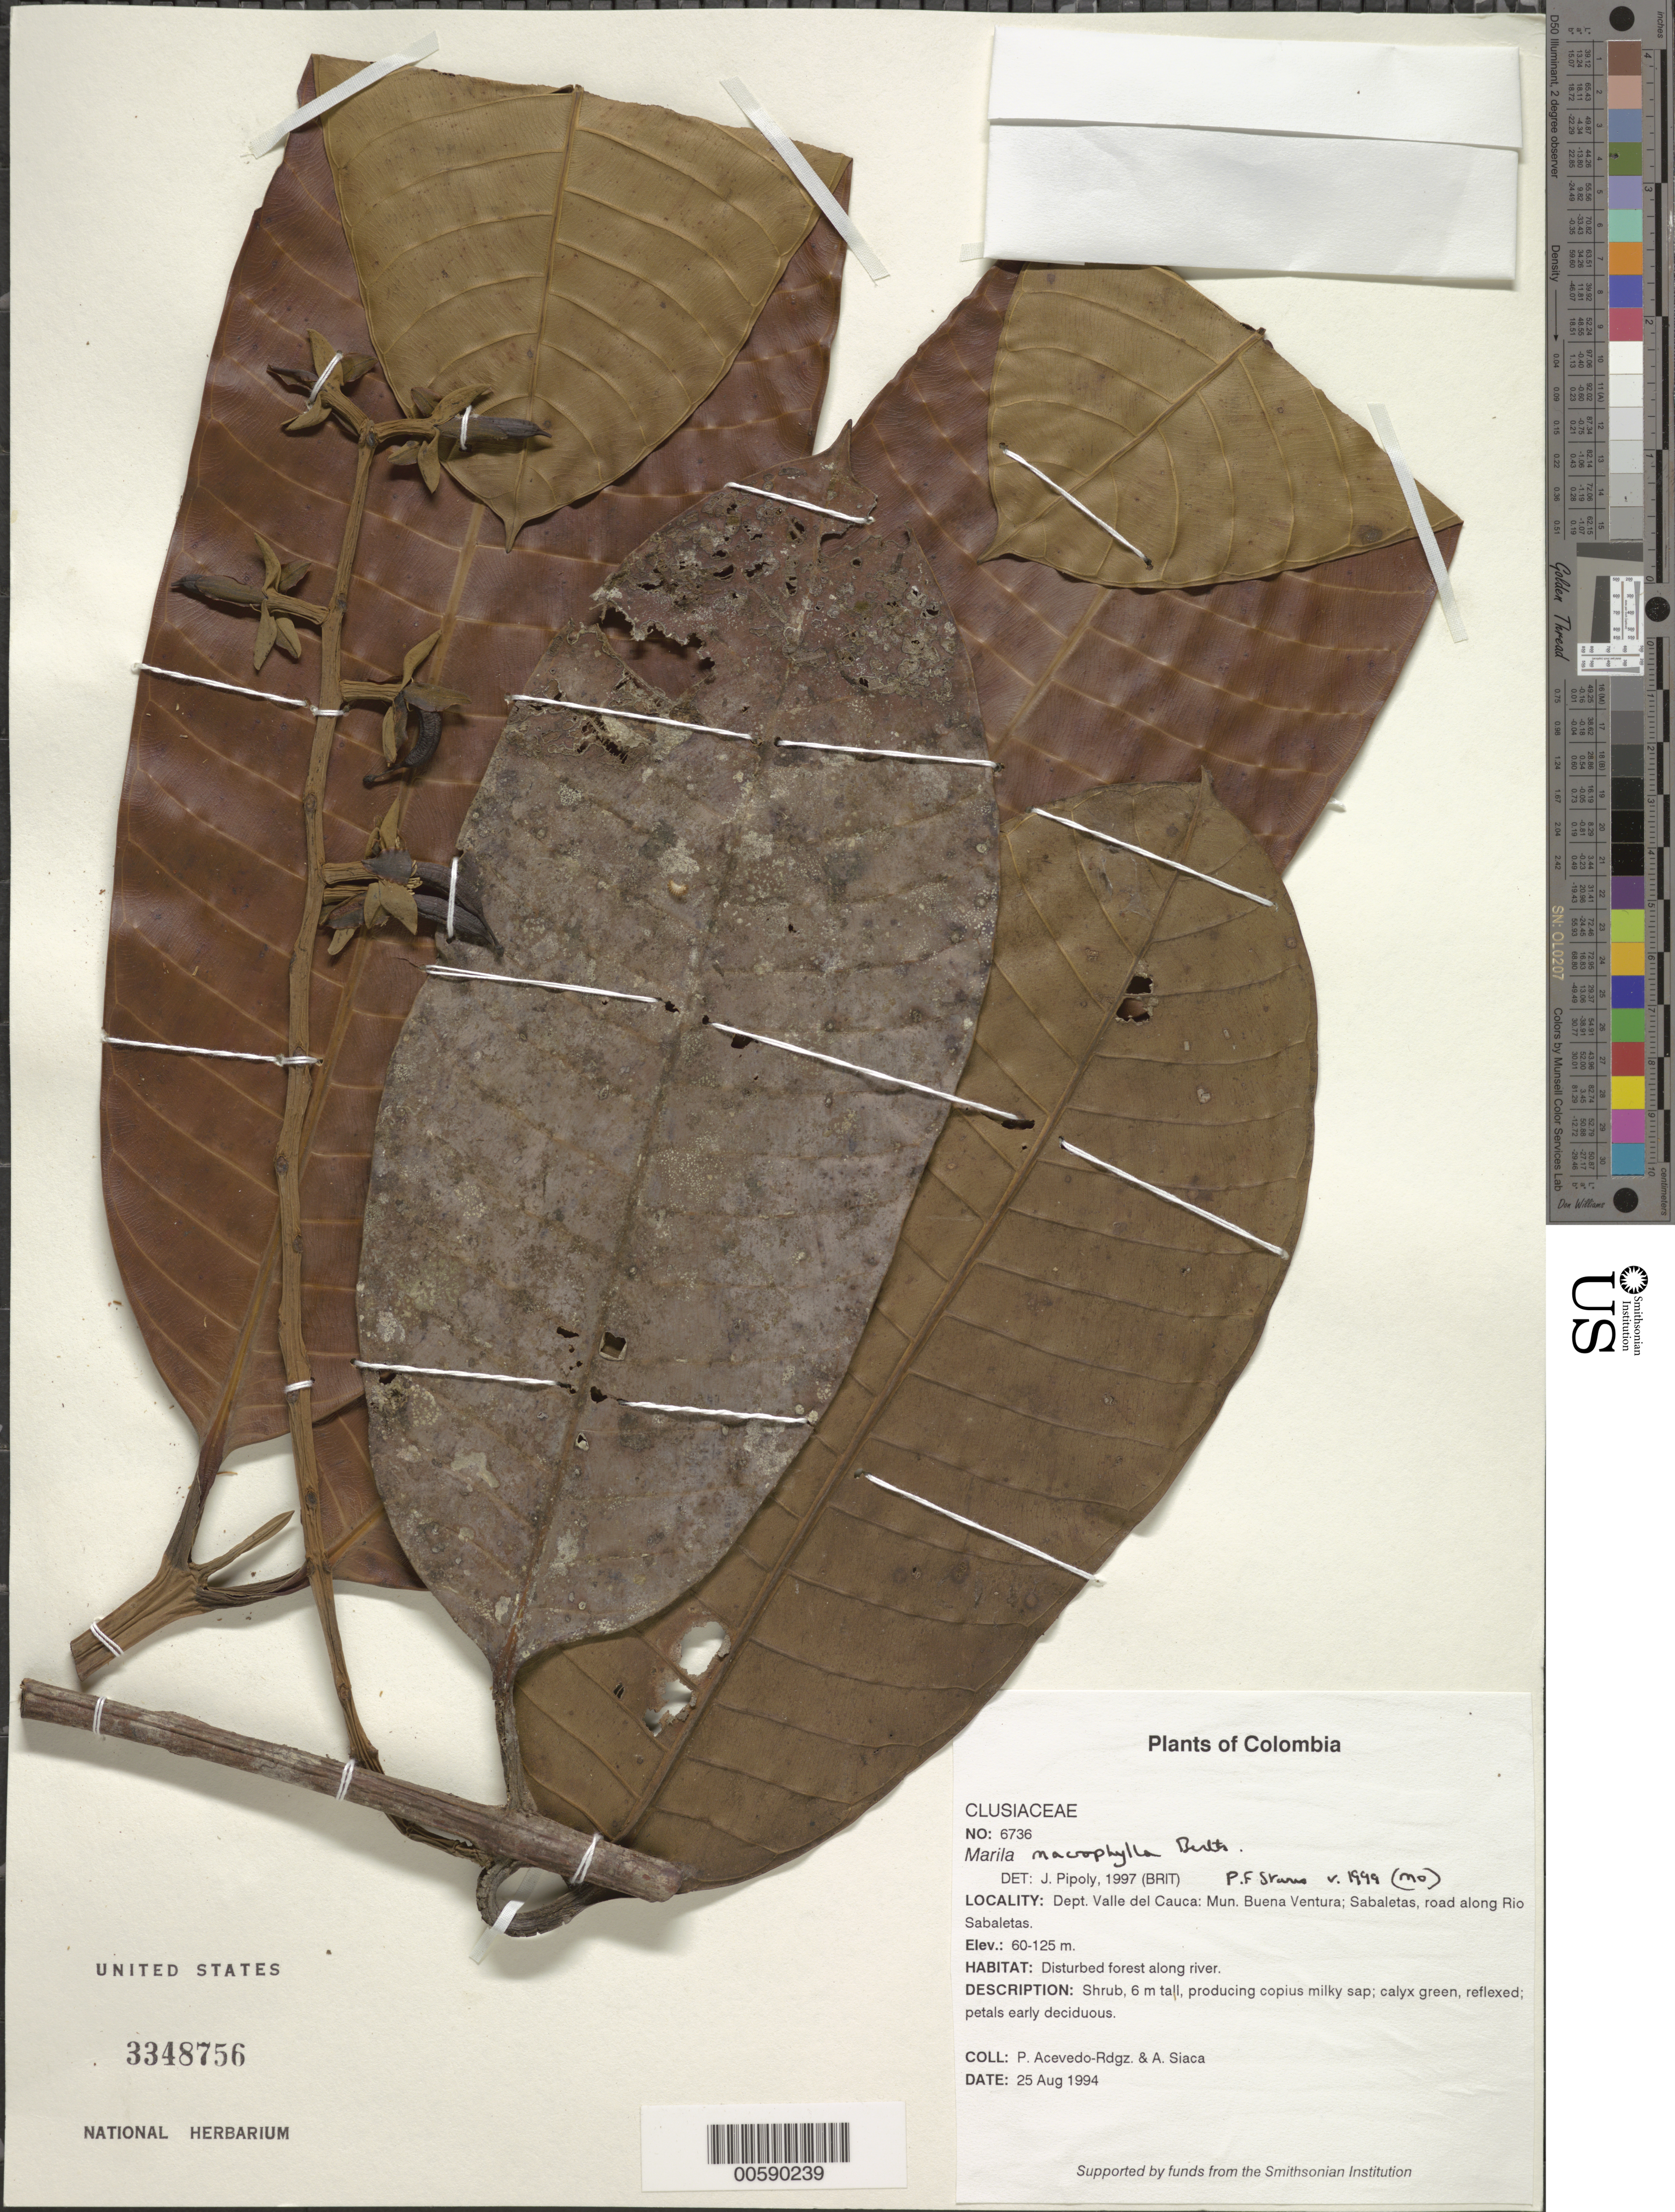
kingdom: Plantae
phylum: Tracheophyta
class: Magnoliopsida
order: Malpighiales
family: Calophyllaceae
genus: Marila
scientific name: Marila sp.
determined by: Pipoly, J. J., III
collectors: P. Acevedo-Rodr. & A. Siaca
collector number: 6736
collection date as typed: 25 Aug 1994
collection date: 1994-08-25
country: Colombia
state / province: Valle del Cauca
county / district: Buena Ventura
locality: Depart. Valle del Cauca; Mun. Buena Ventura; Sabaletas. Road along Río Sabaletas.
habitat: Disturbed forest along river.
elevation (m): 60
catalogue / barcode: US 3348756